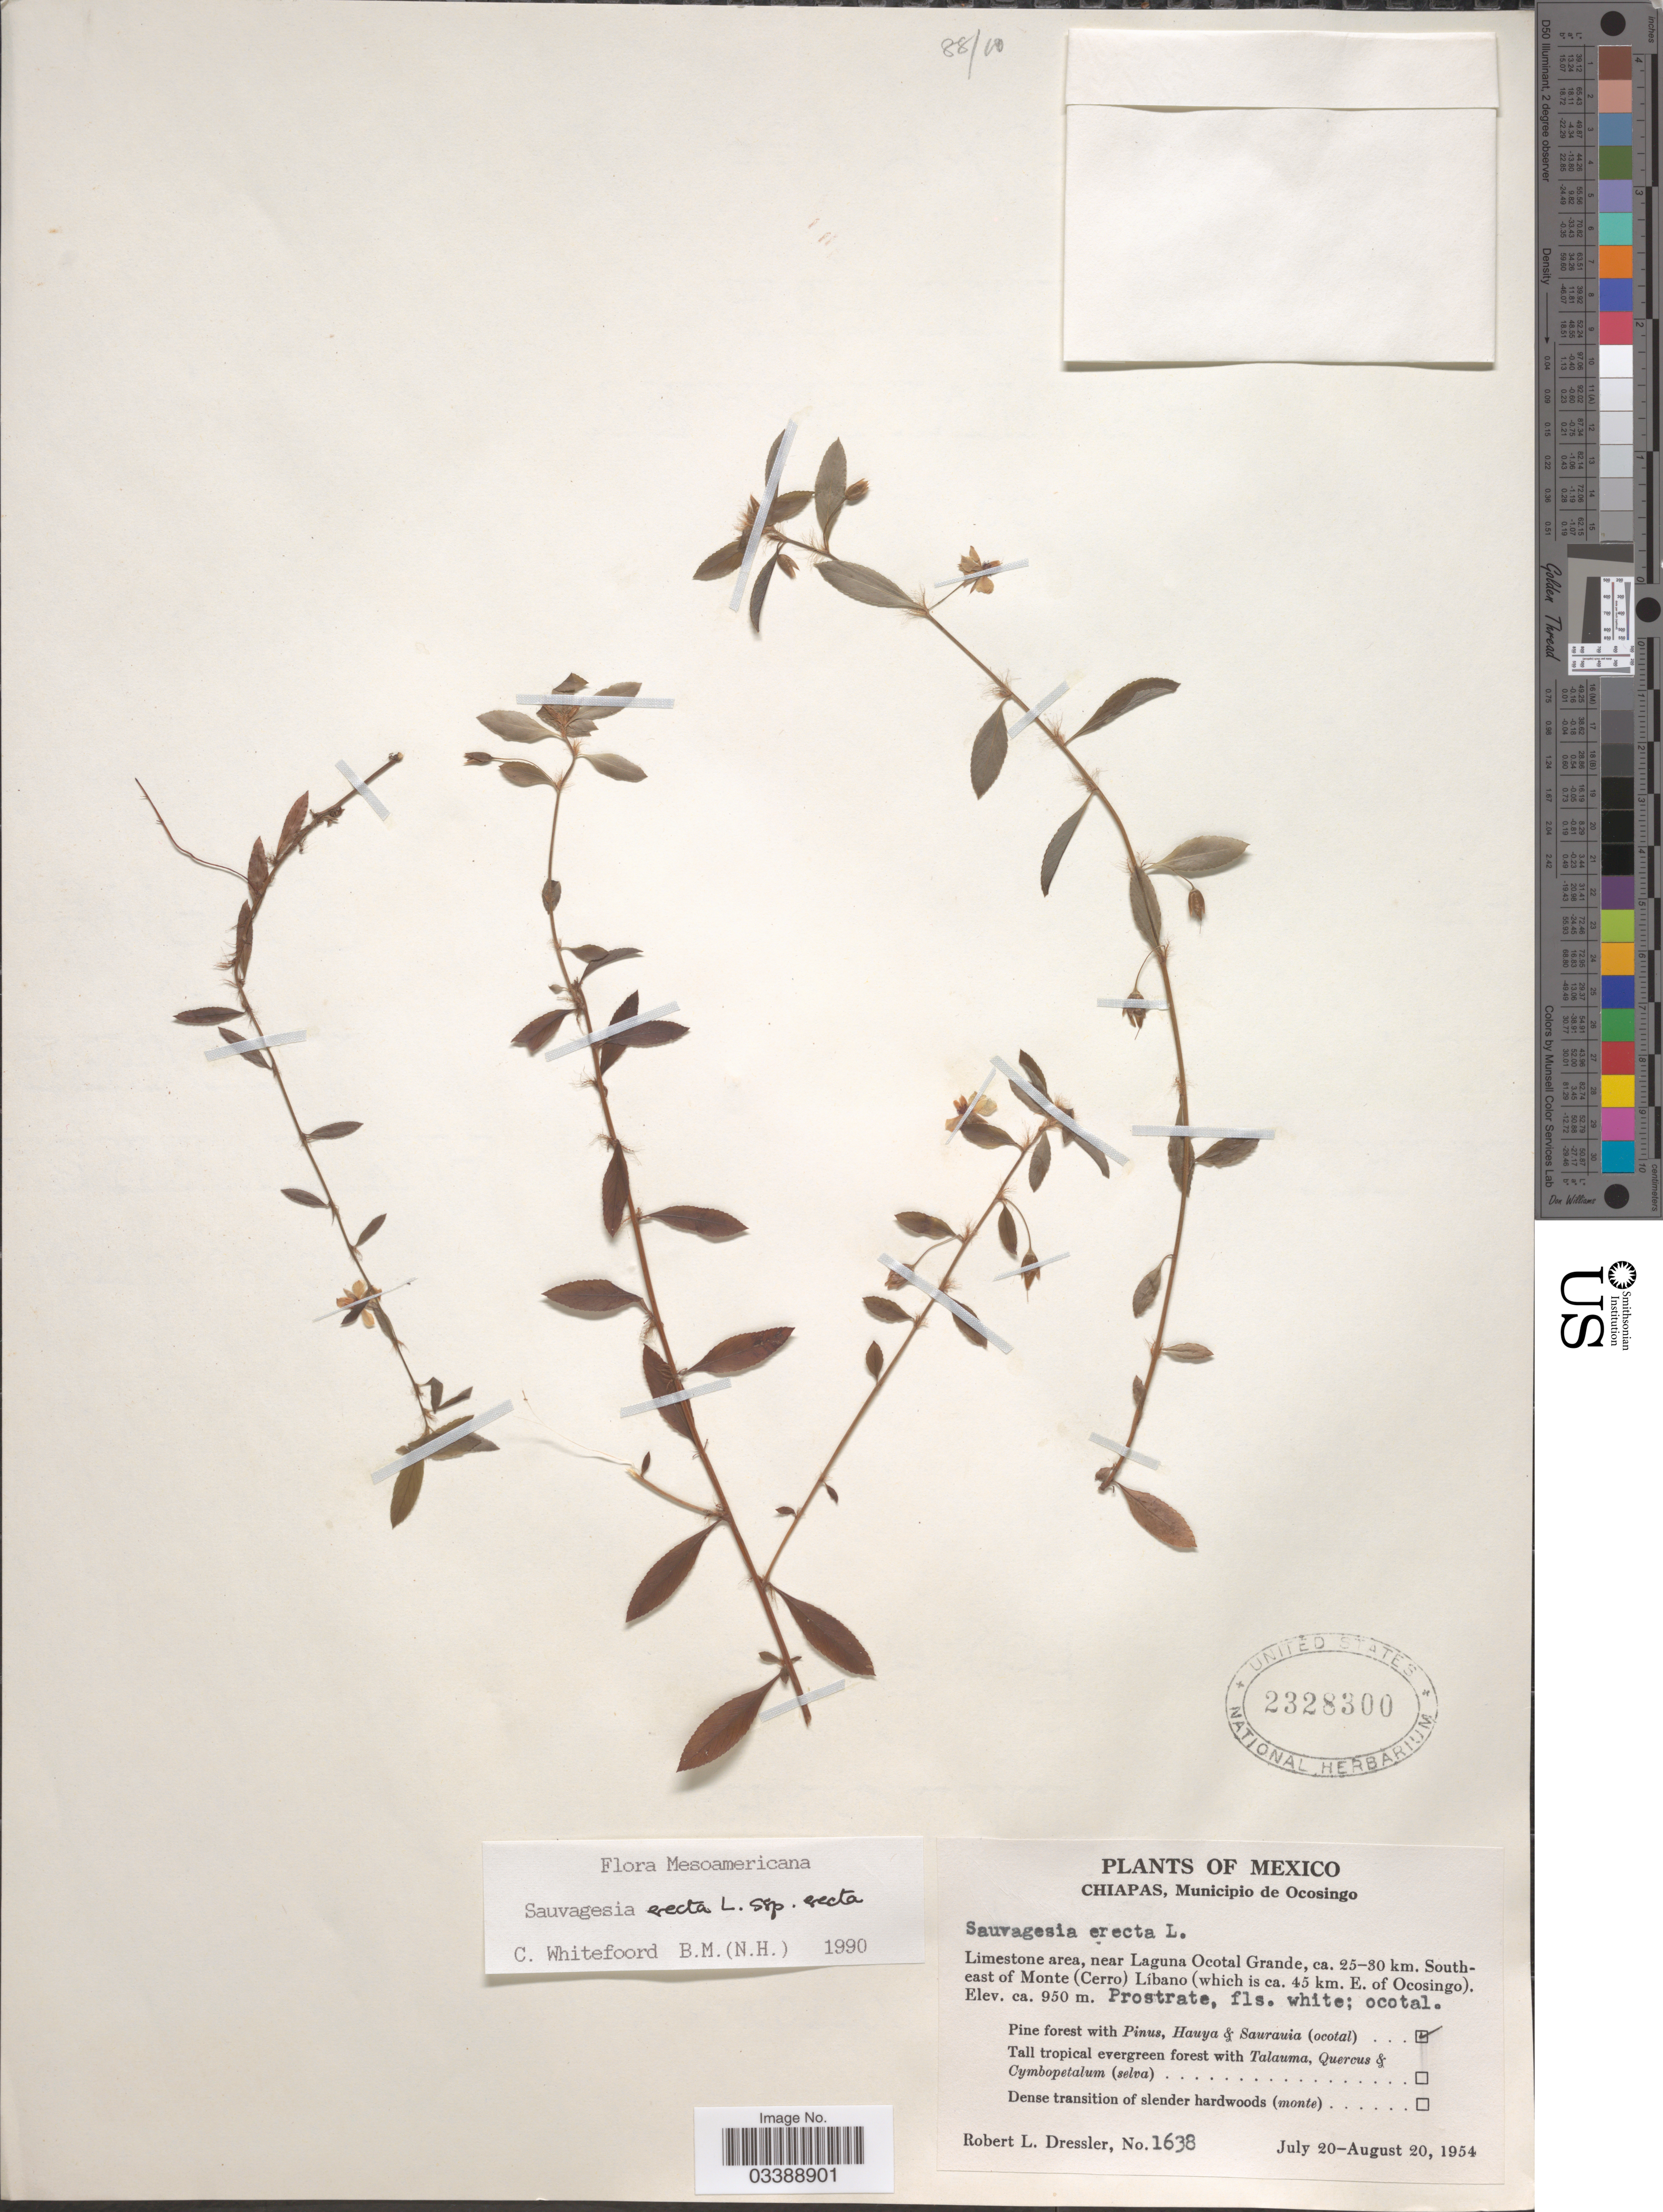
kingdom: Plantae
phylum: Tracheophyta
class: Magnoliopsida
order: Malpighiales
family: Ochnaceae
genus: Sauvagesia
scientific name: Sauvagesia erecta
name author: L.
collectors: R. Dressler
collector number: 1638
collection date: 1954-07-20/1954-08-20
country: Mexico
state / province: Chiapas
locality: Municipio de Ocosingo. Limestone area, near Laguna Ocotal Grande, ca. 25-30 km. South-east of Monte (Cerro) Líbano (which is ca. 45 km. E. of Ocosingo).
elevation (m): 950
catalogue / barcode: US 2328300